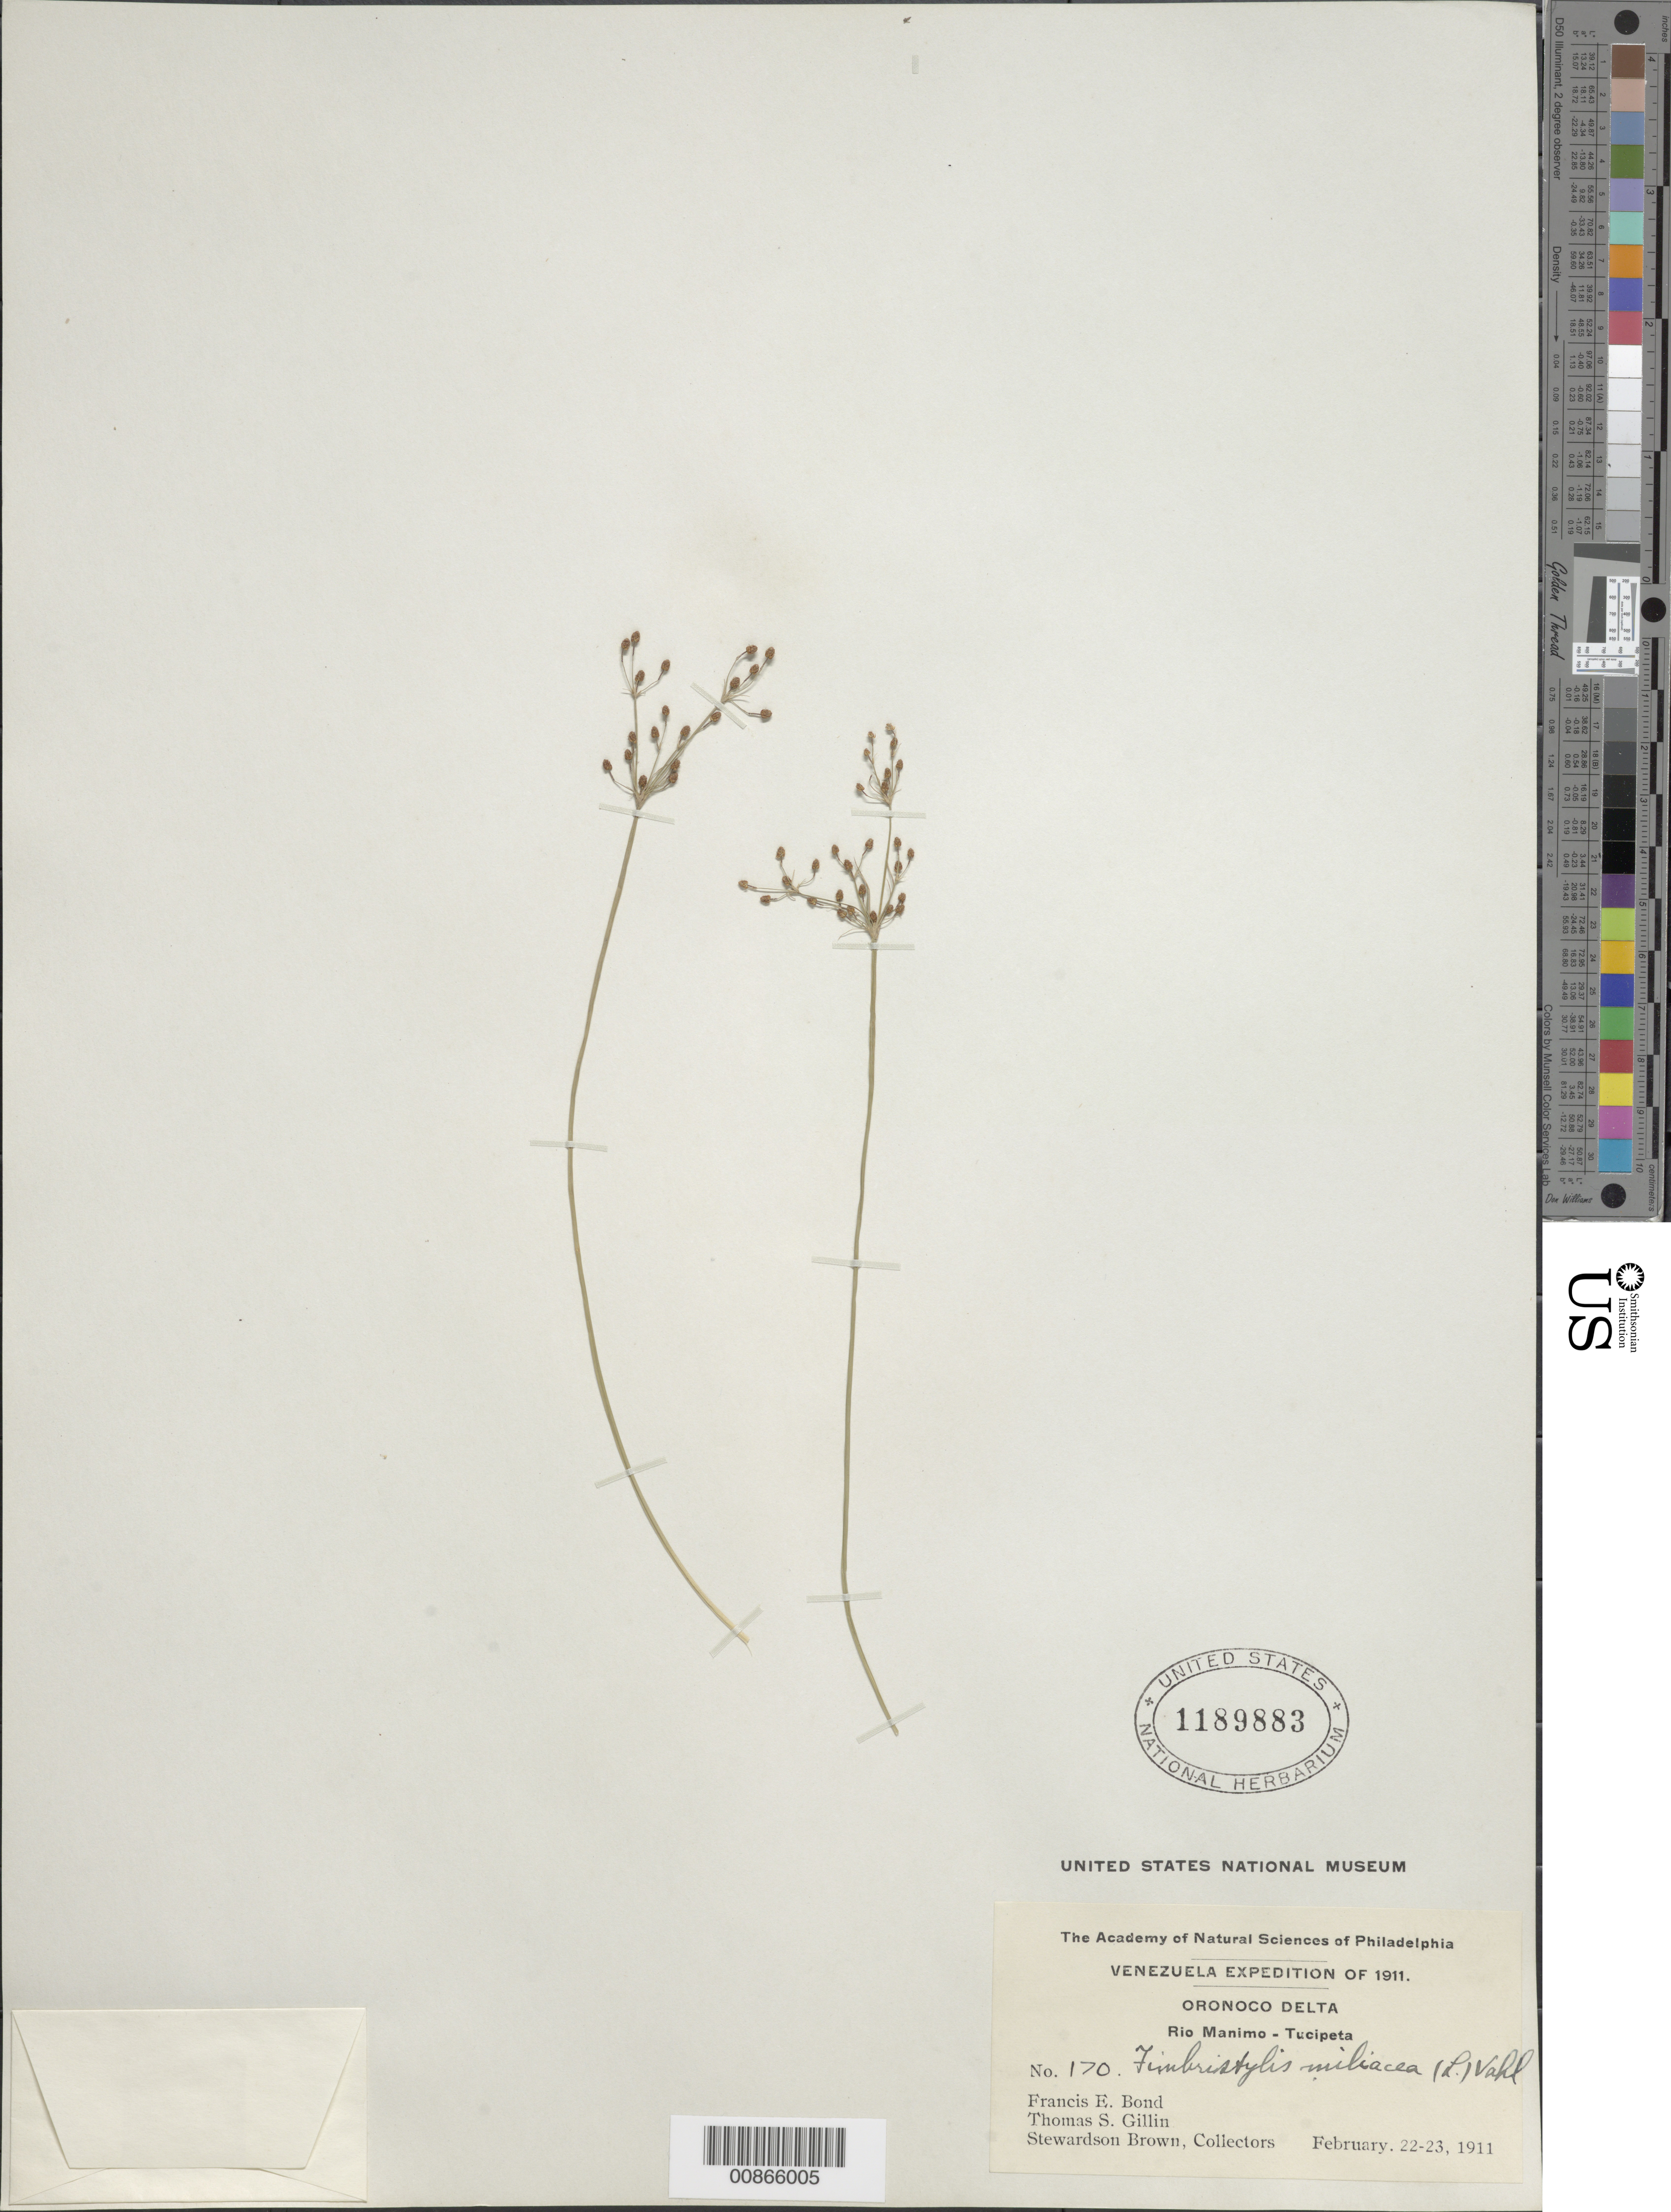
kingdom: Plantae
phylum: Tracheophyta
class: Liliopsida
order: Poales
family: Cyperaceae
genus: Fimbristylis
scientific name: Fimbristylis littoralis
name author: Gaudich.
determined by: Strong, M. T., (US), Smithsonian Institution - National Museum of Natural History (UNITED STATES)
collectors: F. Bond, T. Gillin & S. Brown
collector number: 170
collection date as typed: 22-23 February 1911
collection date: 1911-02-22/1911-02-23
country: Venezuela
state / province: Delta Amacuro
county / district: Tucupita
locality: Orinoco Delta, Cano Manamo near Tucupita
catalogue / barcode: US 1189883